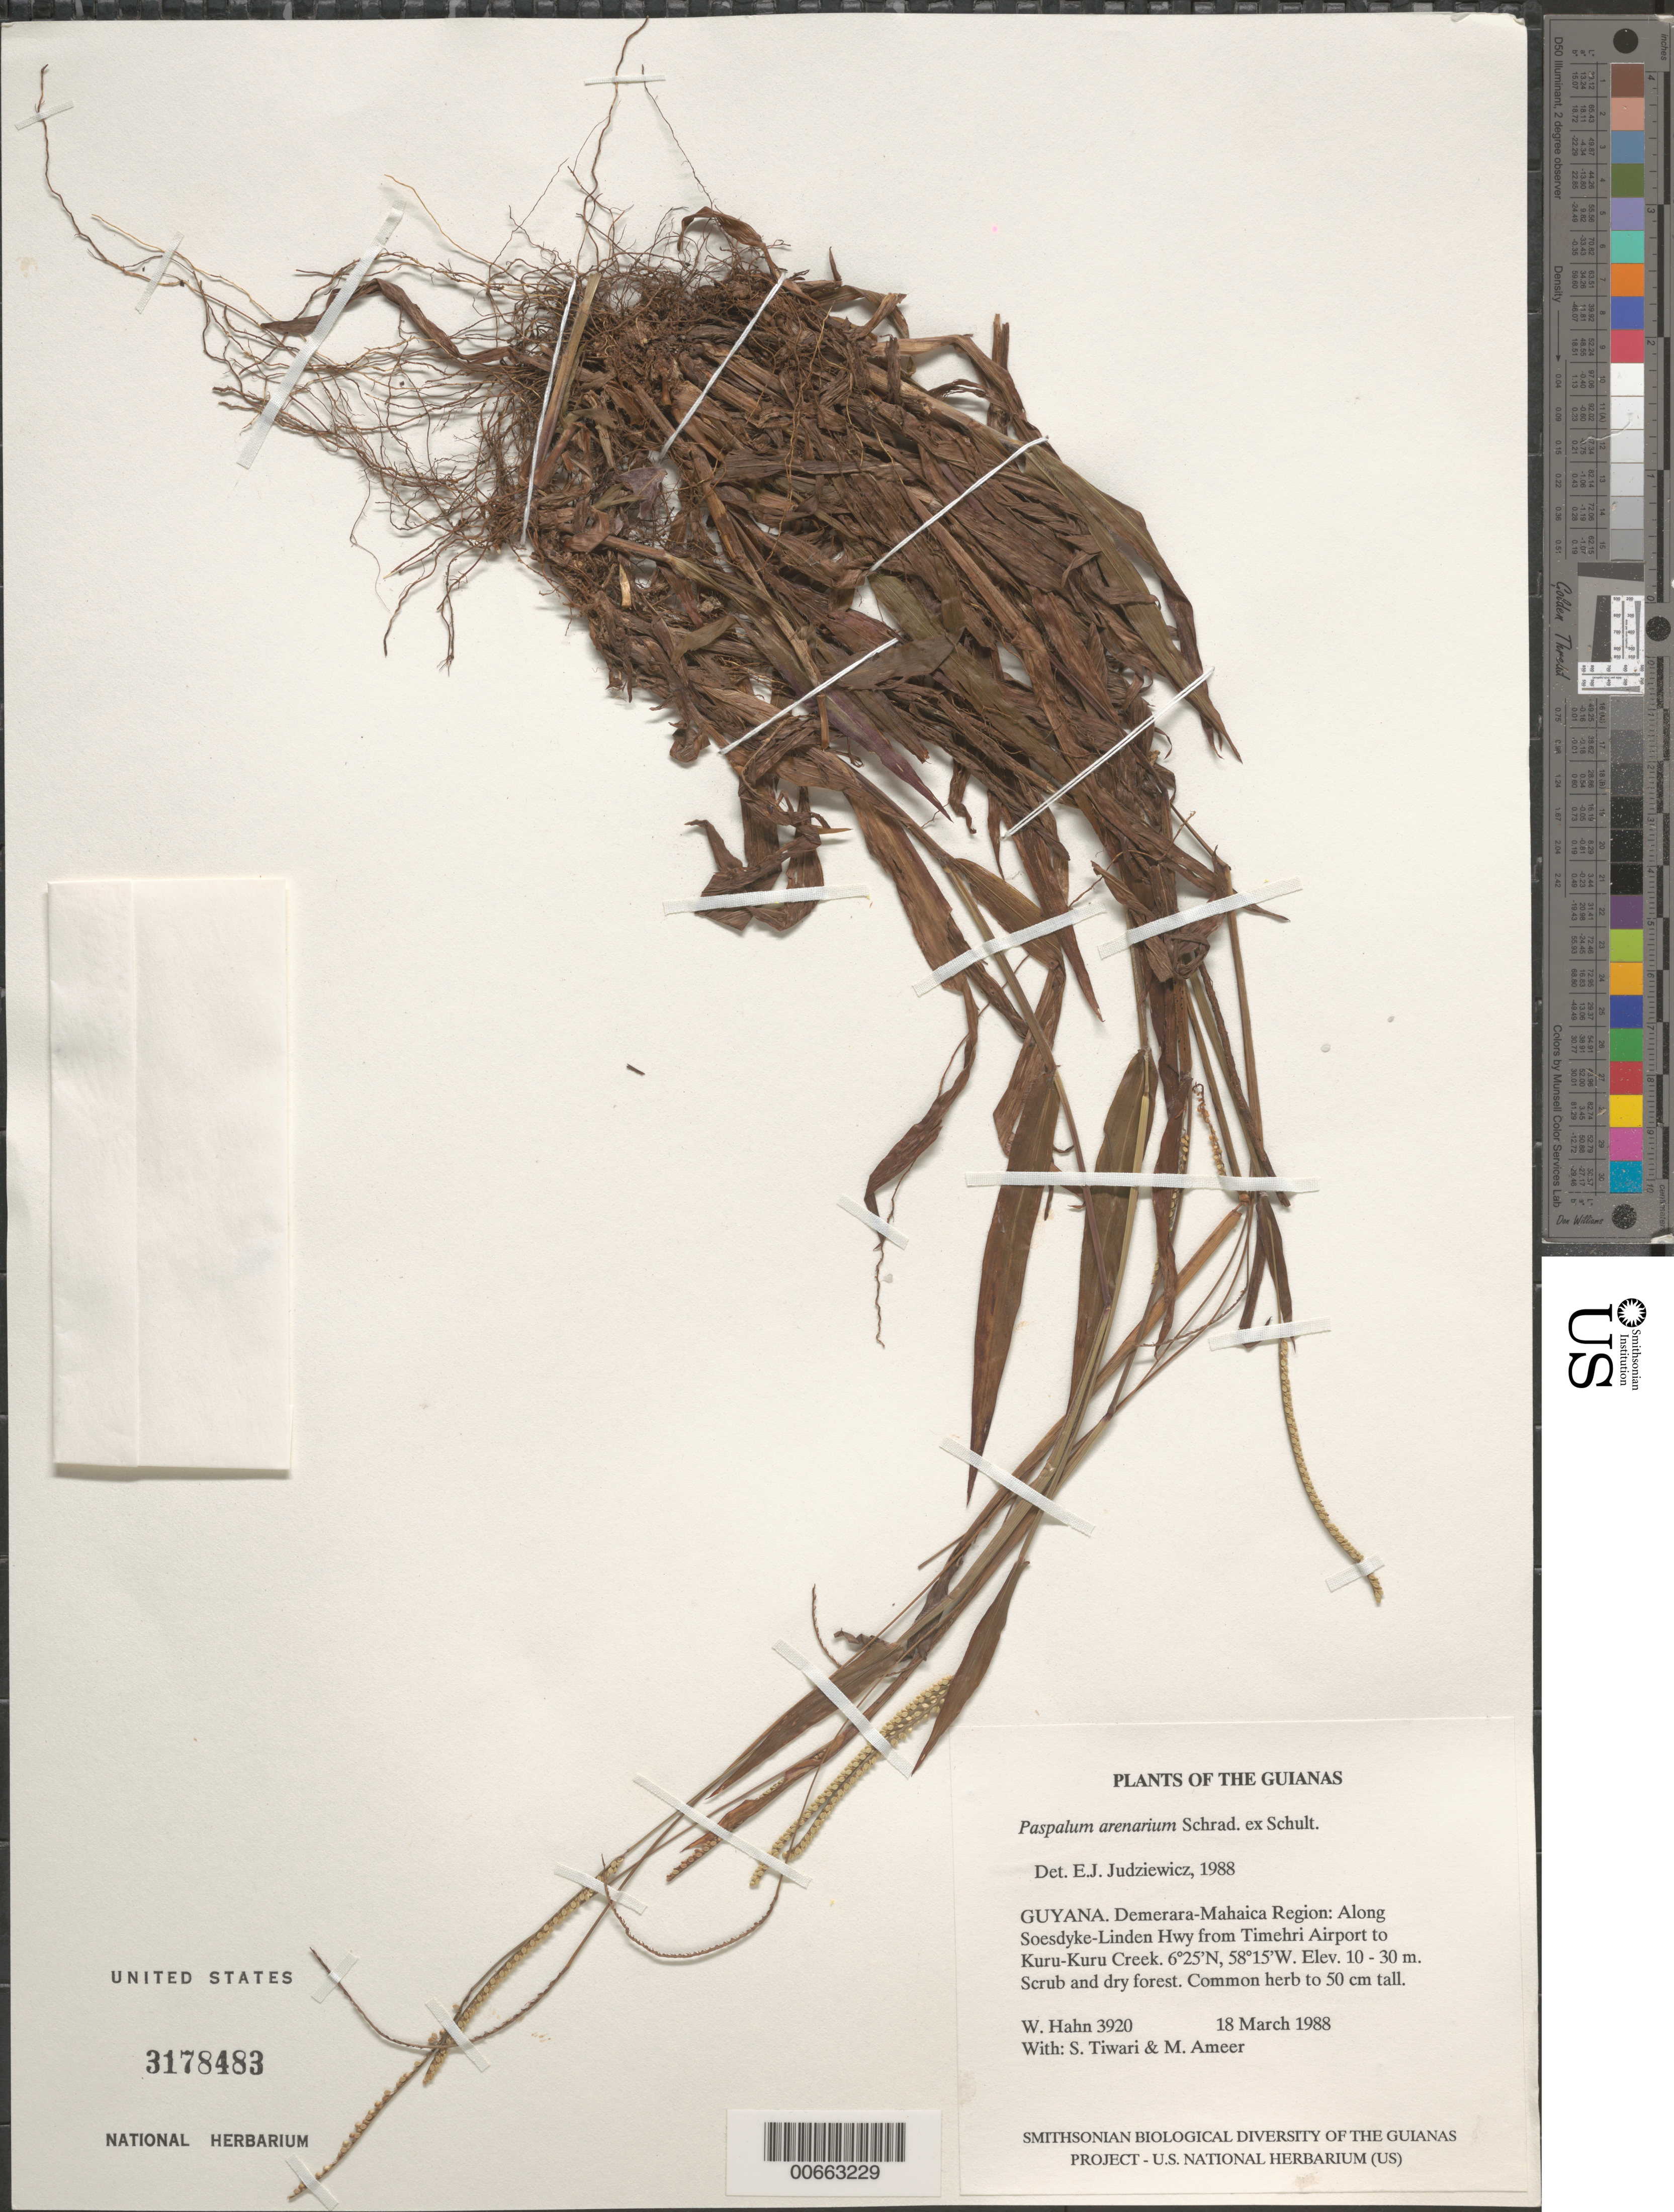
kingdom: Plantae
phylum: Tracheophyta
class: Liliopsida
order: Poales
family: Poaceae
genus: Paspalum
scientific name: Paspalum arenarium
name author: Schrad.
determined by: Judziewicz, E. J.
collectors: W. Hahn, S. Tiwari & M. Ameer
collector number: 3920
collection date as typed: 18 March 1988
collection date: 1988-03-18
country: Guyana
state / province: Demerara-Mahaica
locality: Along Soesdyke-Linden Hwy from Timehri Airport to Kuru-Kuru Creek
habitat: Scrub and dry forest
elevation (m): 10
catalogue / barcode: US 3178483